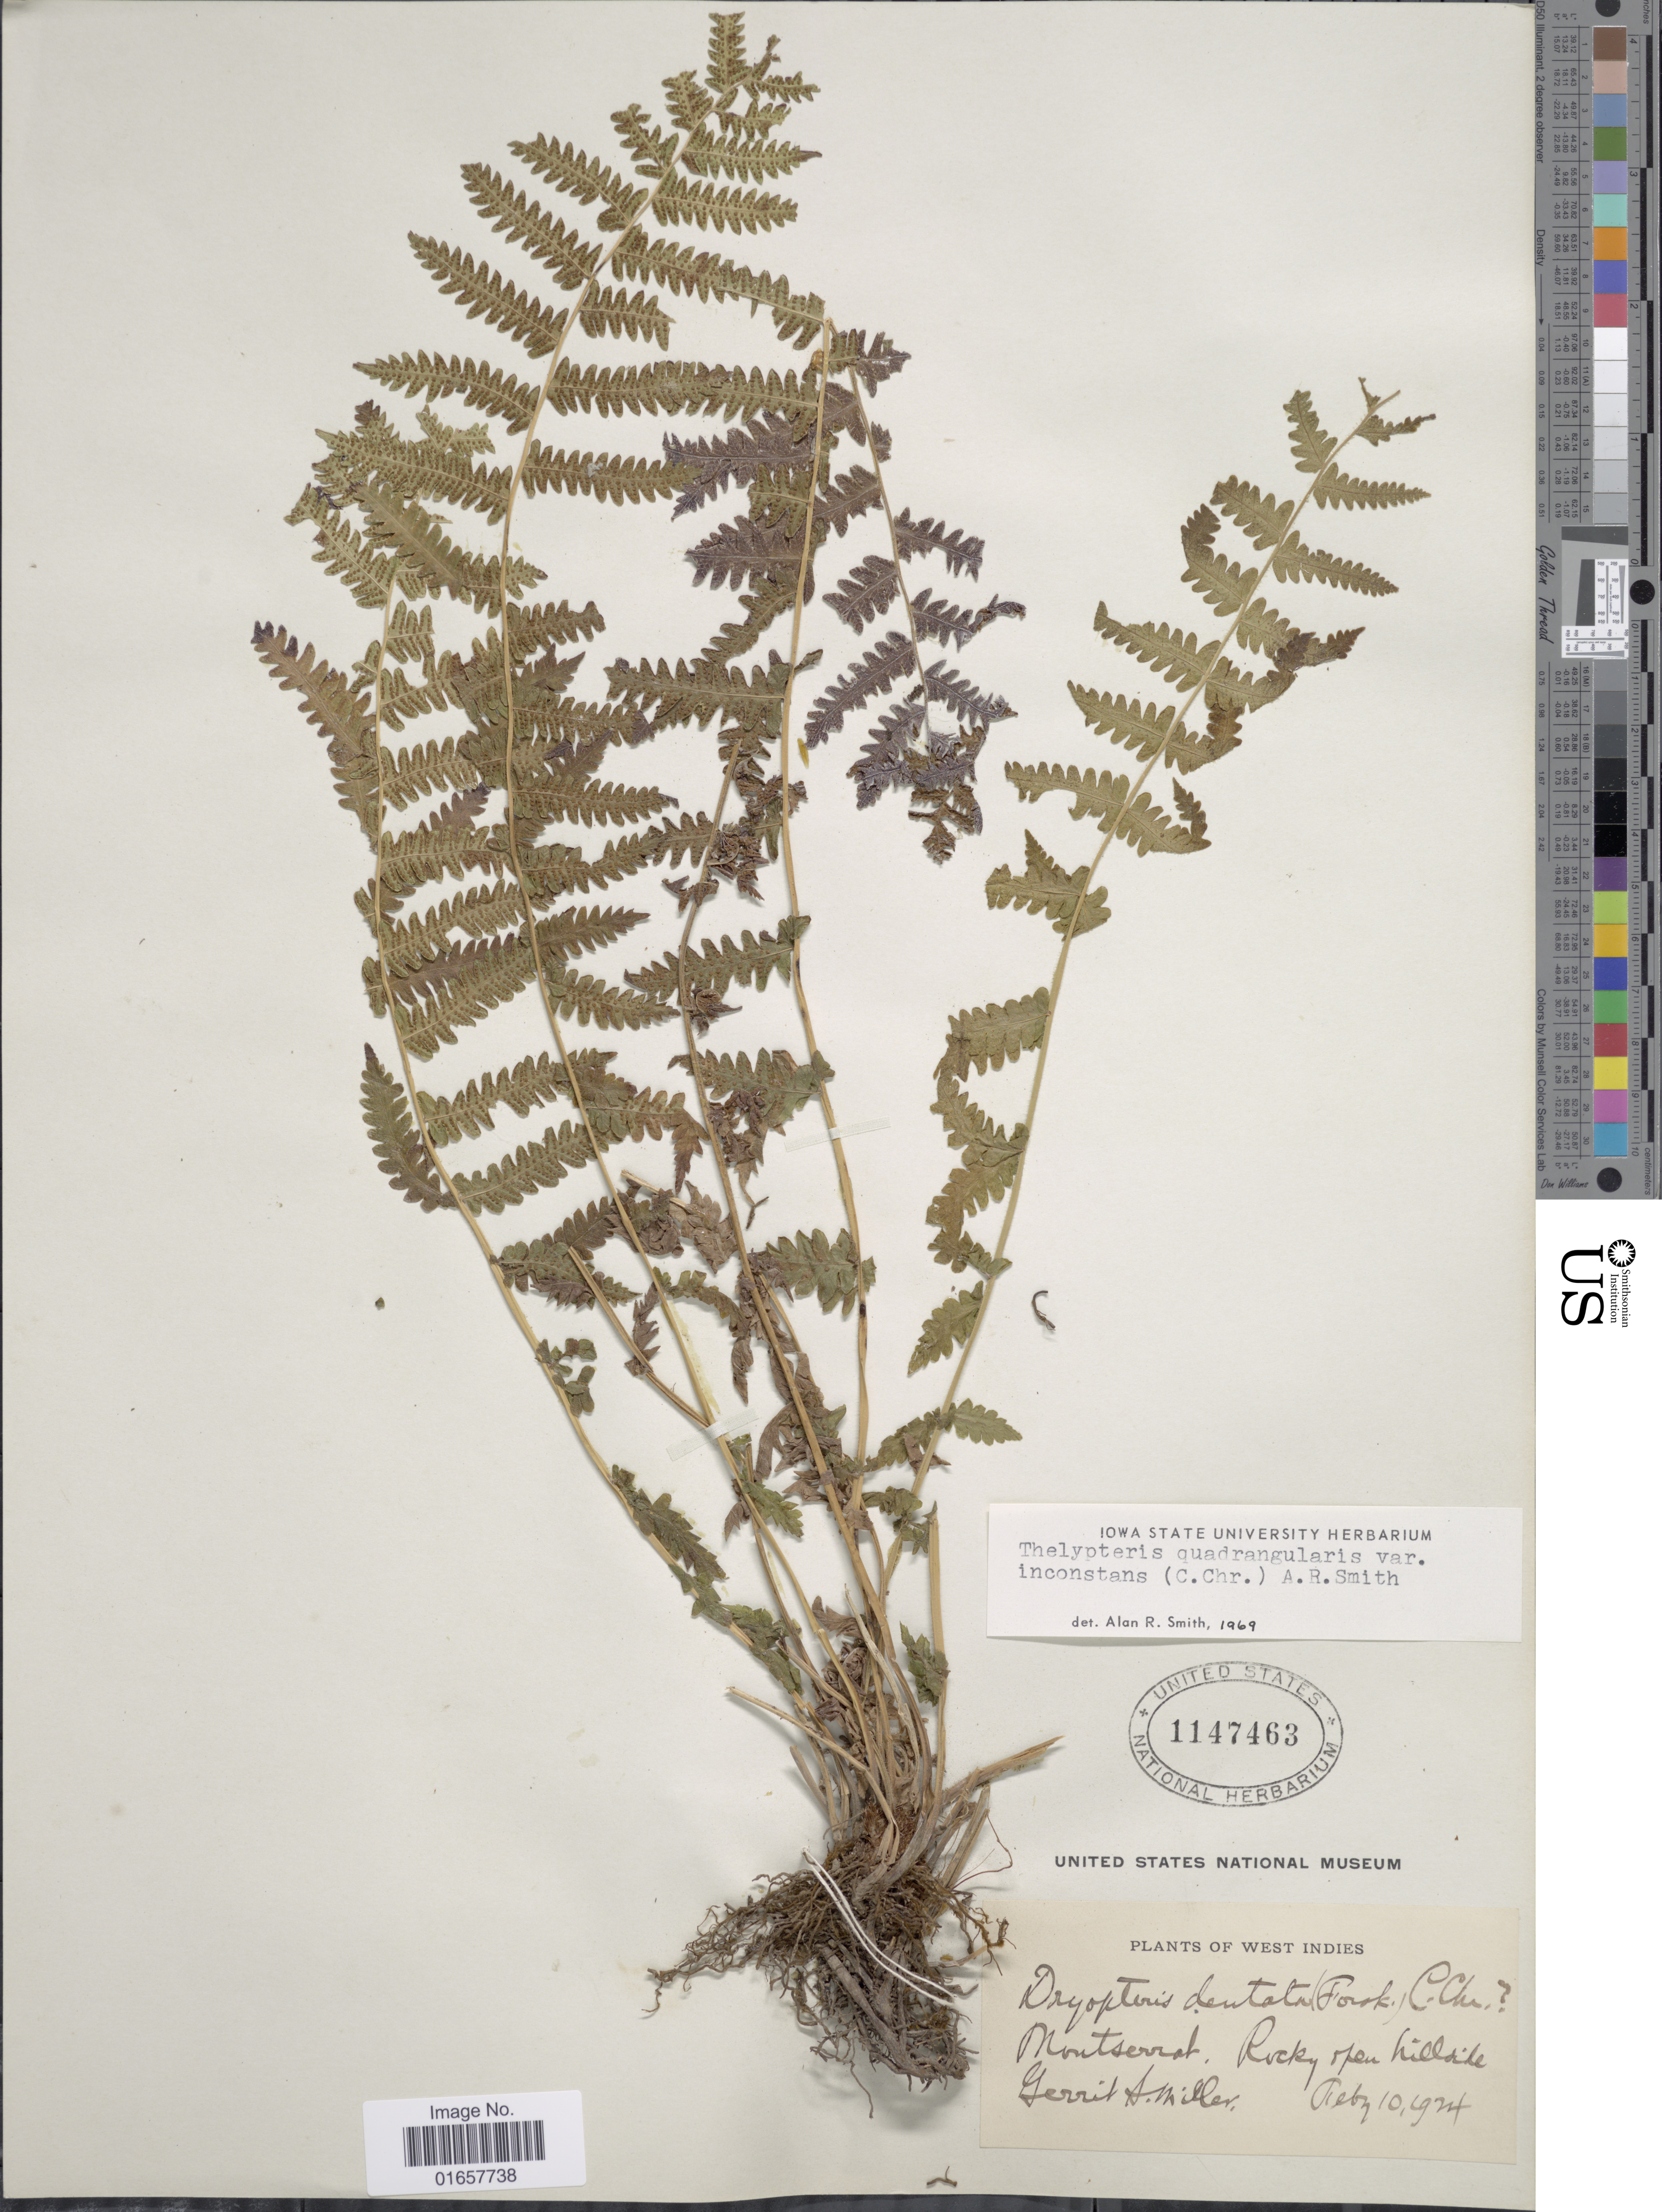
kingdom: Plantae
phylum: Tracheophyta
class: Polypodiopsida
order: Polypodiales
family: Thelypteridaceae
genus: Christella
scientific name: Christella hispidula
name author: (Decne.) Holttum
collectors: G. S. Miller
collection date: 1924-02-10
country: Montserrat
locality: West Indies, Montserrat, Rocky open hillside.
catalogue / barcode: US 1147463